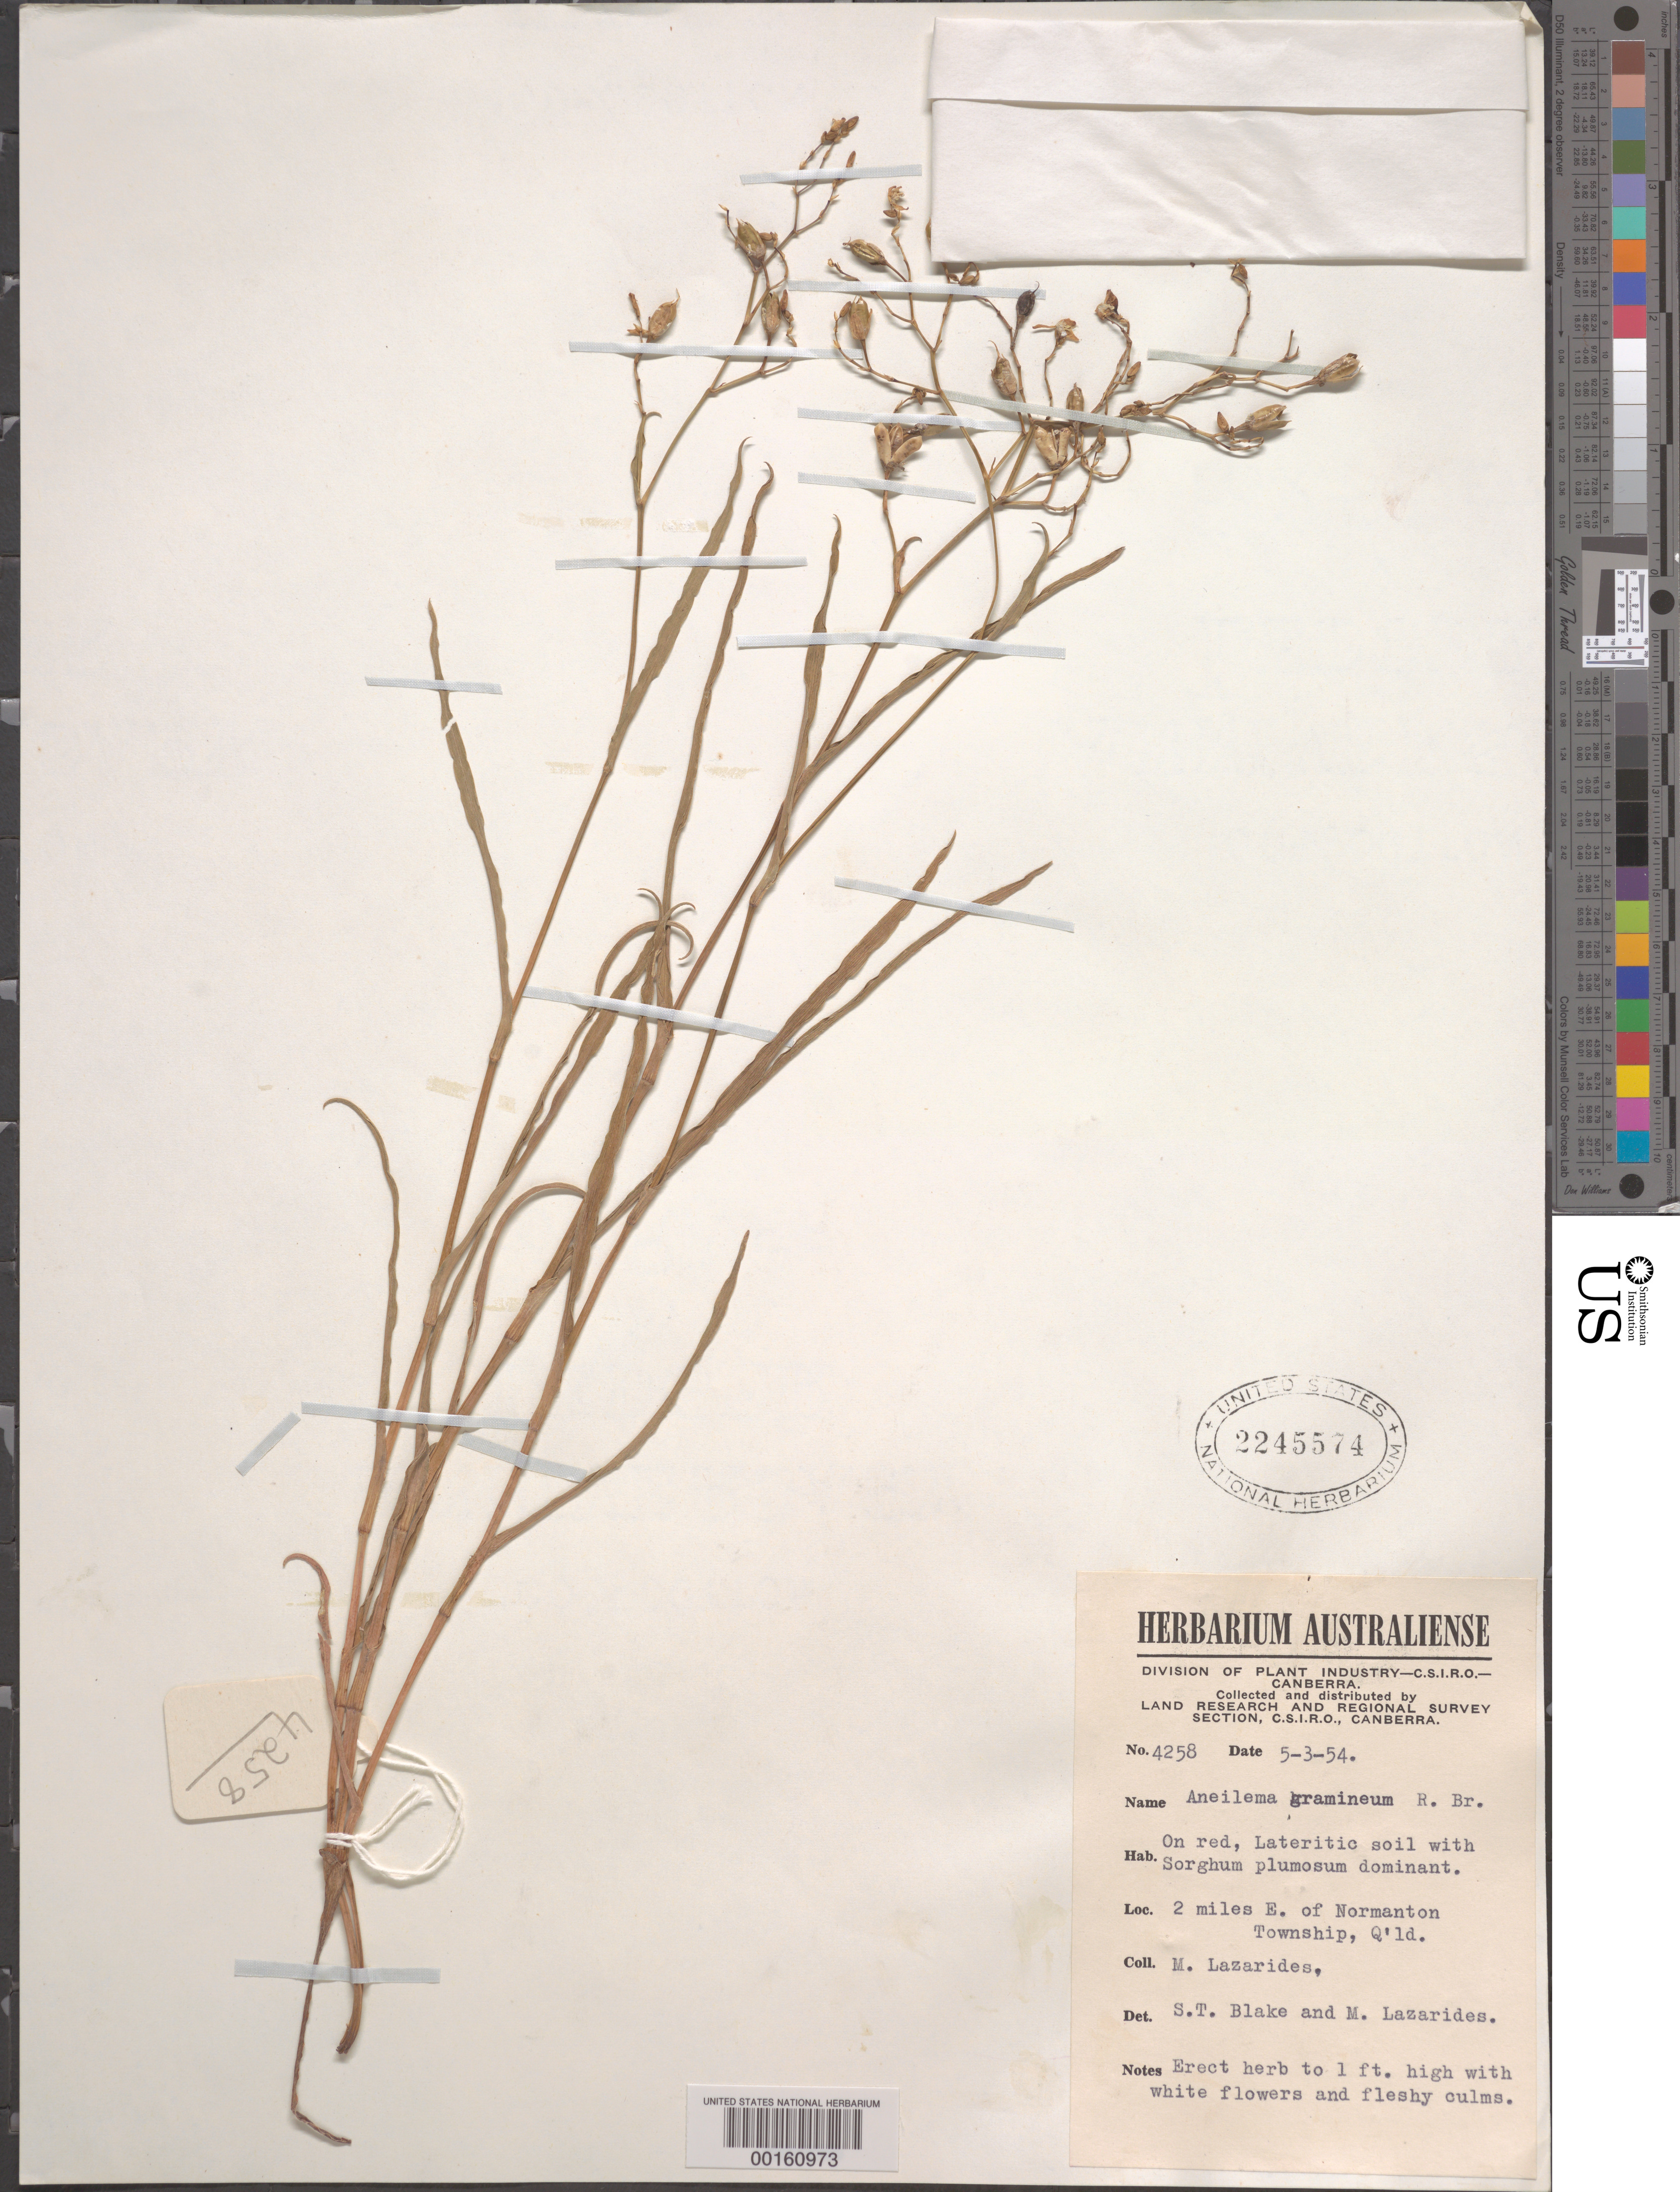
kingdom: Plantae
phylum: Tracheophyta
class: Liliopsida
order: Commelinales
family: Commelinaceae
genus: Murdannia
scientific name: Murdannia graminea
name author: (R. Br.) G. Brückn.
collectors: M. Lazarides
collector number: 4258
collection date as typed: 05 Mar 1954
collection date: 1954-03-05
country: Australia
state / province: Queensland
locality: E of normanton township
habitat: Red, lateritic soil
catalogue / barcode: US 2245574